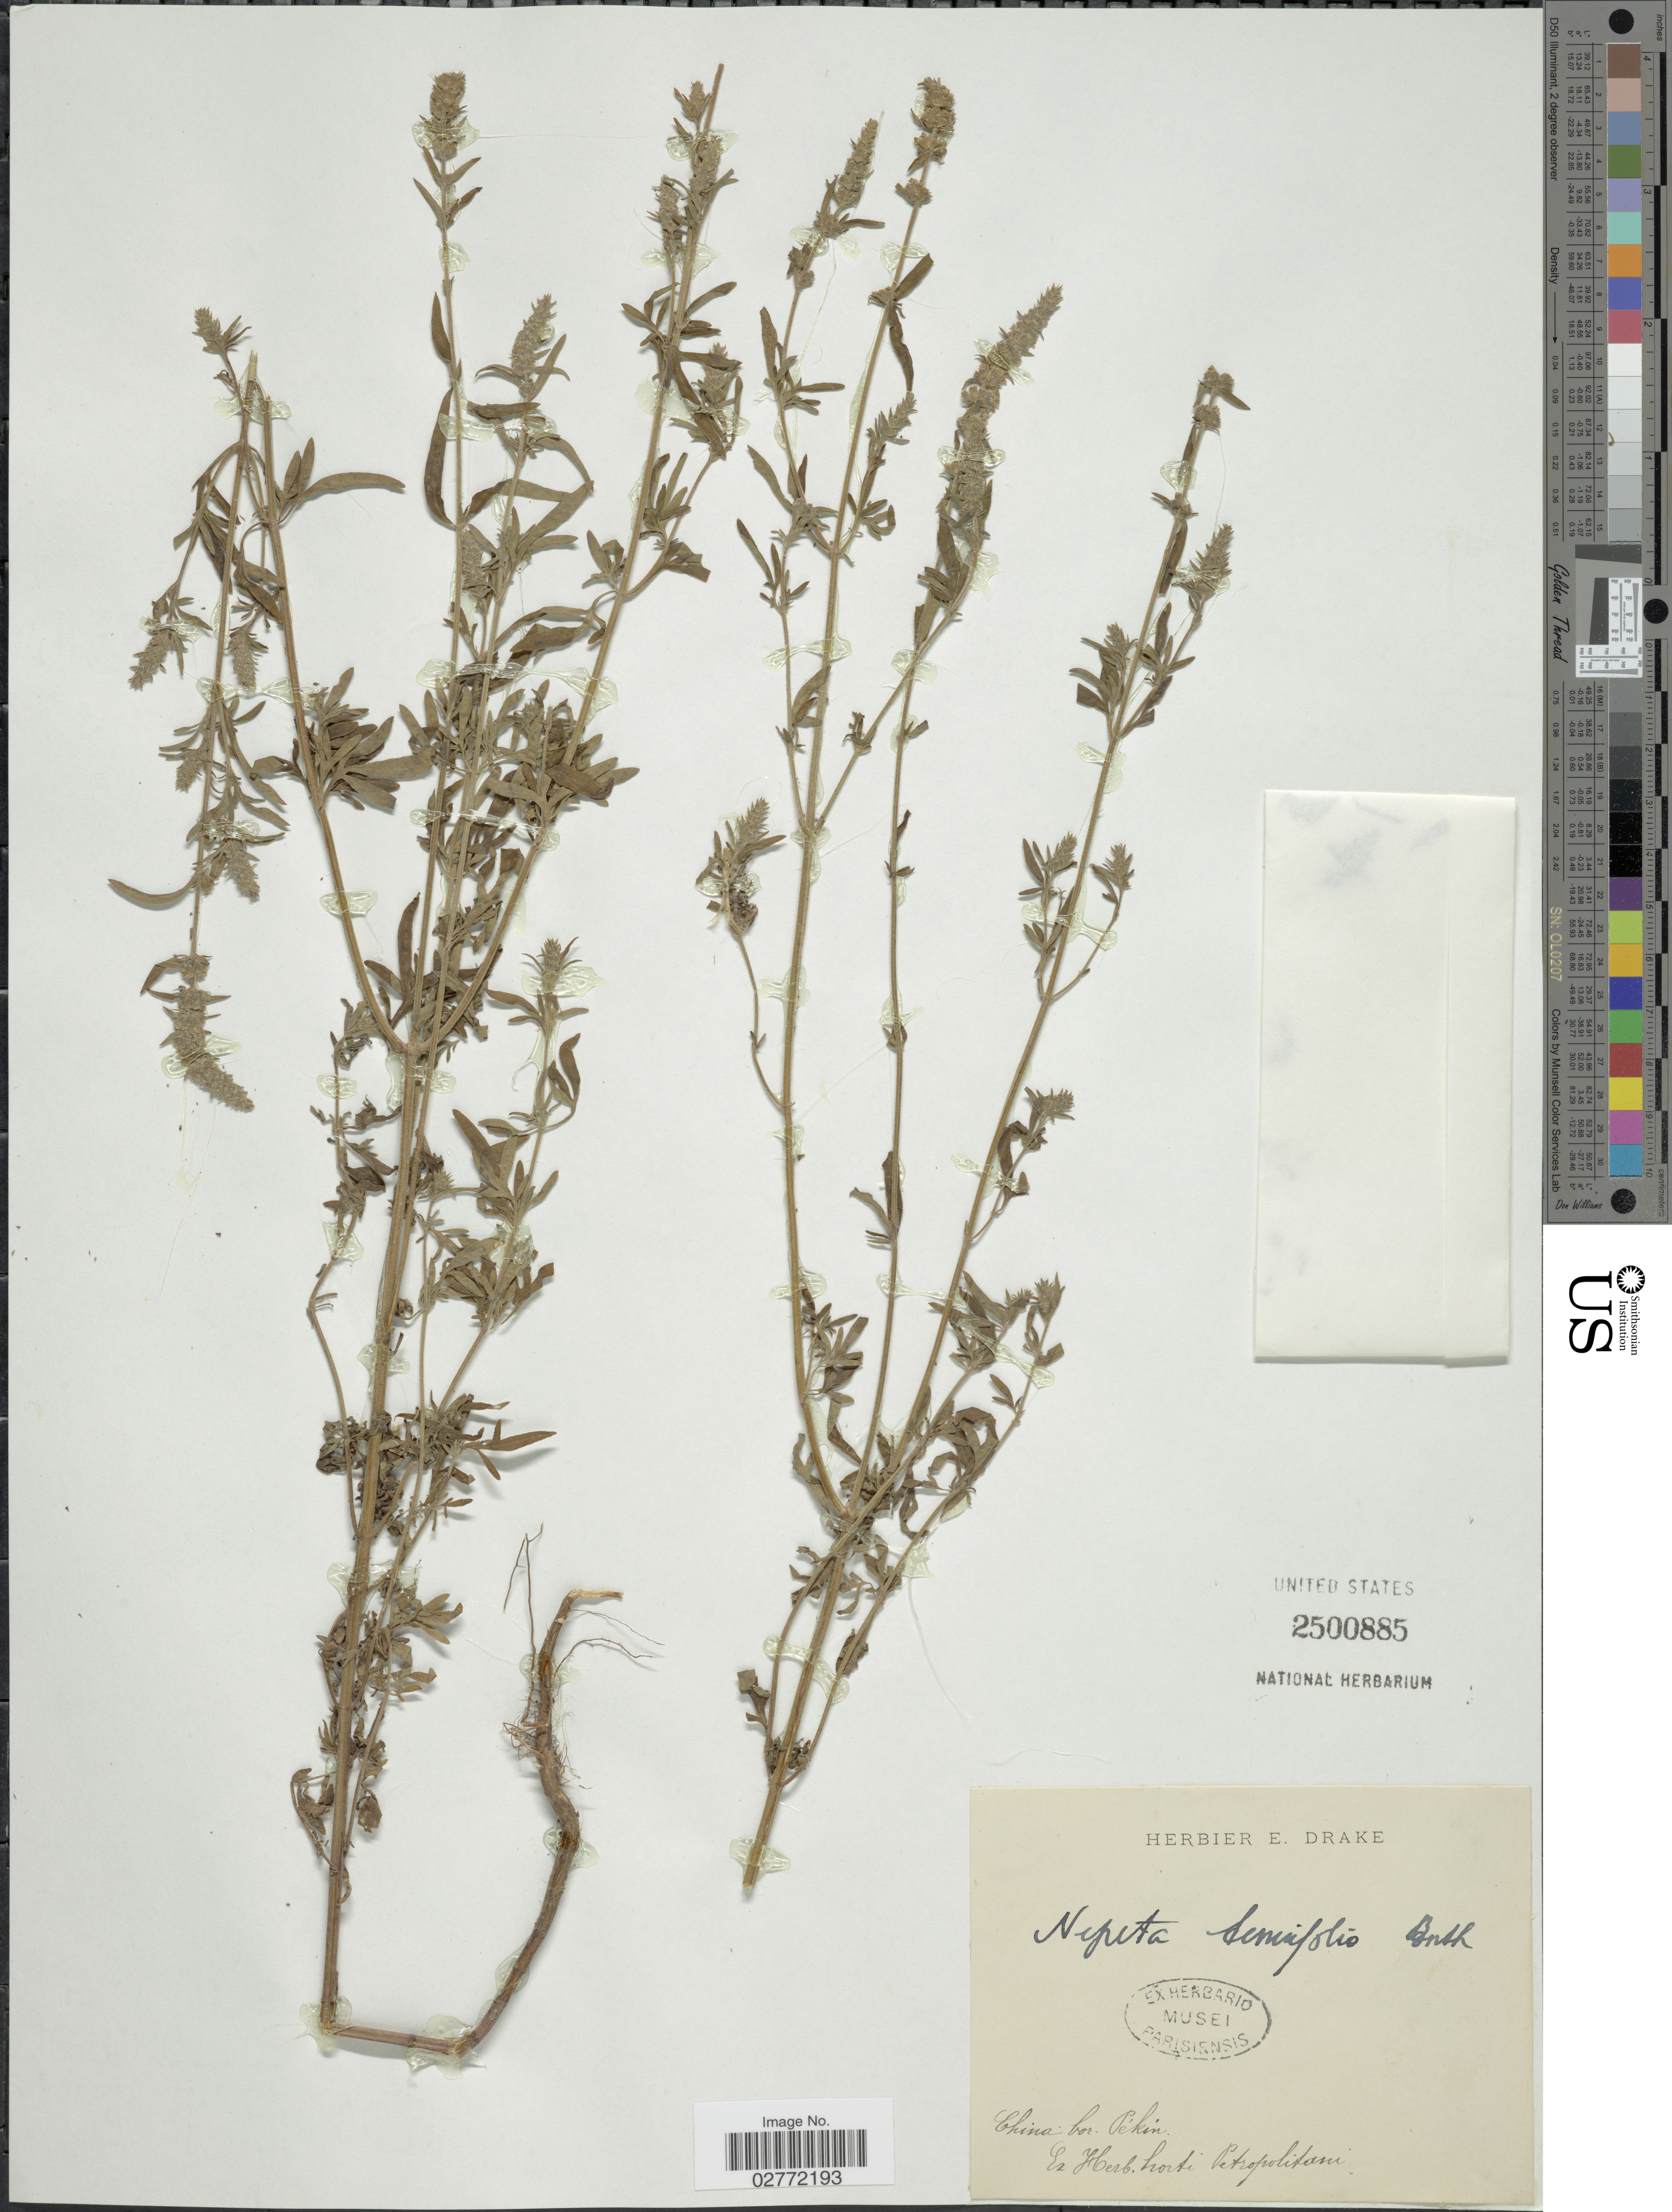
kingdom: Plantae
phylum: Tracheophyta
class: Magnoliopsida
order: Lamiales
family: Lamiaceae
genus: Nepeta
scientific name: Nepeta tenuifolia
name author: Benth.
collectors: ex Herb. Horti Bot. Petropolitani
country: China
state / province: Beijing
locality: China bor. Pékin.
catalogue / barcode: US 2500885